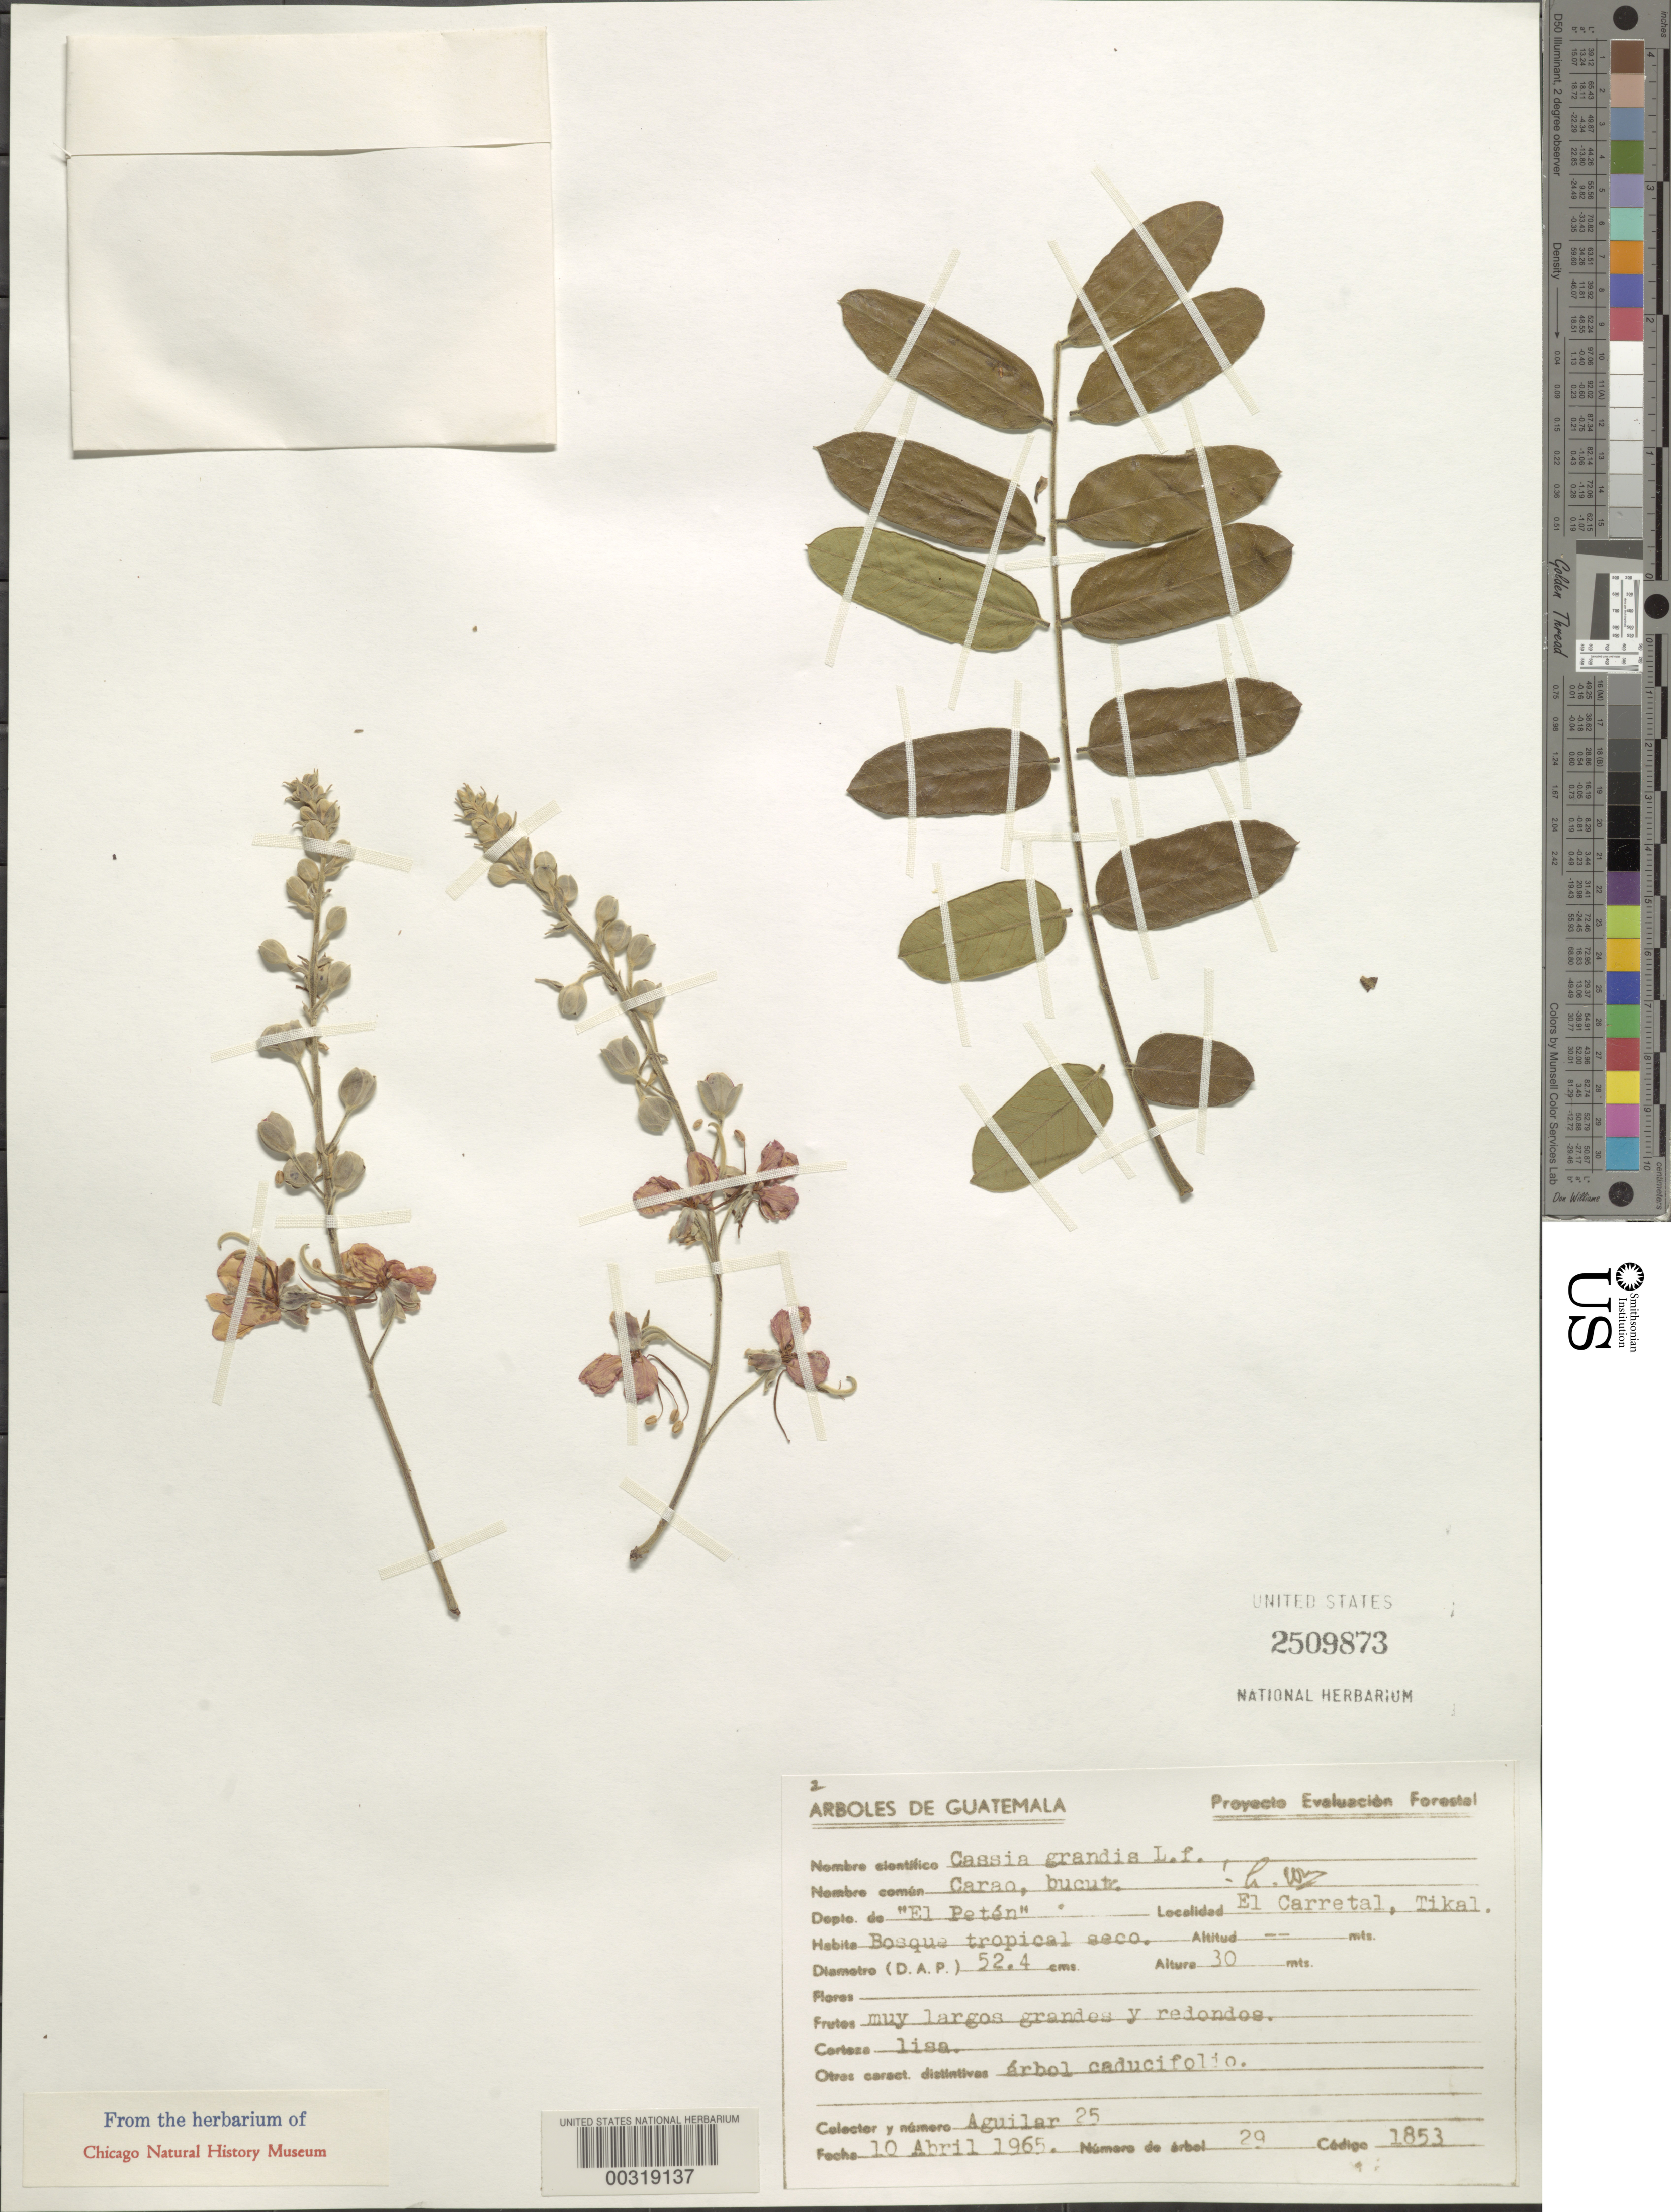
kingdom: Plantae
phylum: Tracheophyta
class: Magnoliopsida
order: Fabales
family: Fabaceae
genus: Cassia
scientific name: Cassia grandis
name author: L. f.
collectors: M. Aguilar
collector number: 25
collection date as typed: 10 Apr 1965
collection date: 1965-04-10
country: Guatemala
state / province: El Petén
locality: El carretal, Tikal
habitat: Secondary tropical forest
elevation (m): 30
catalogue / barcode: US 2509873